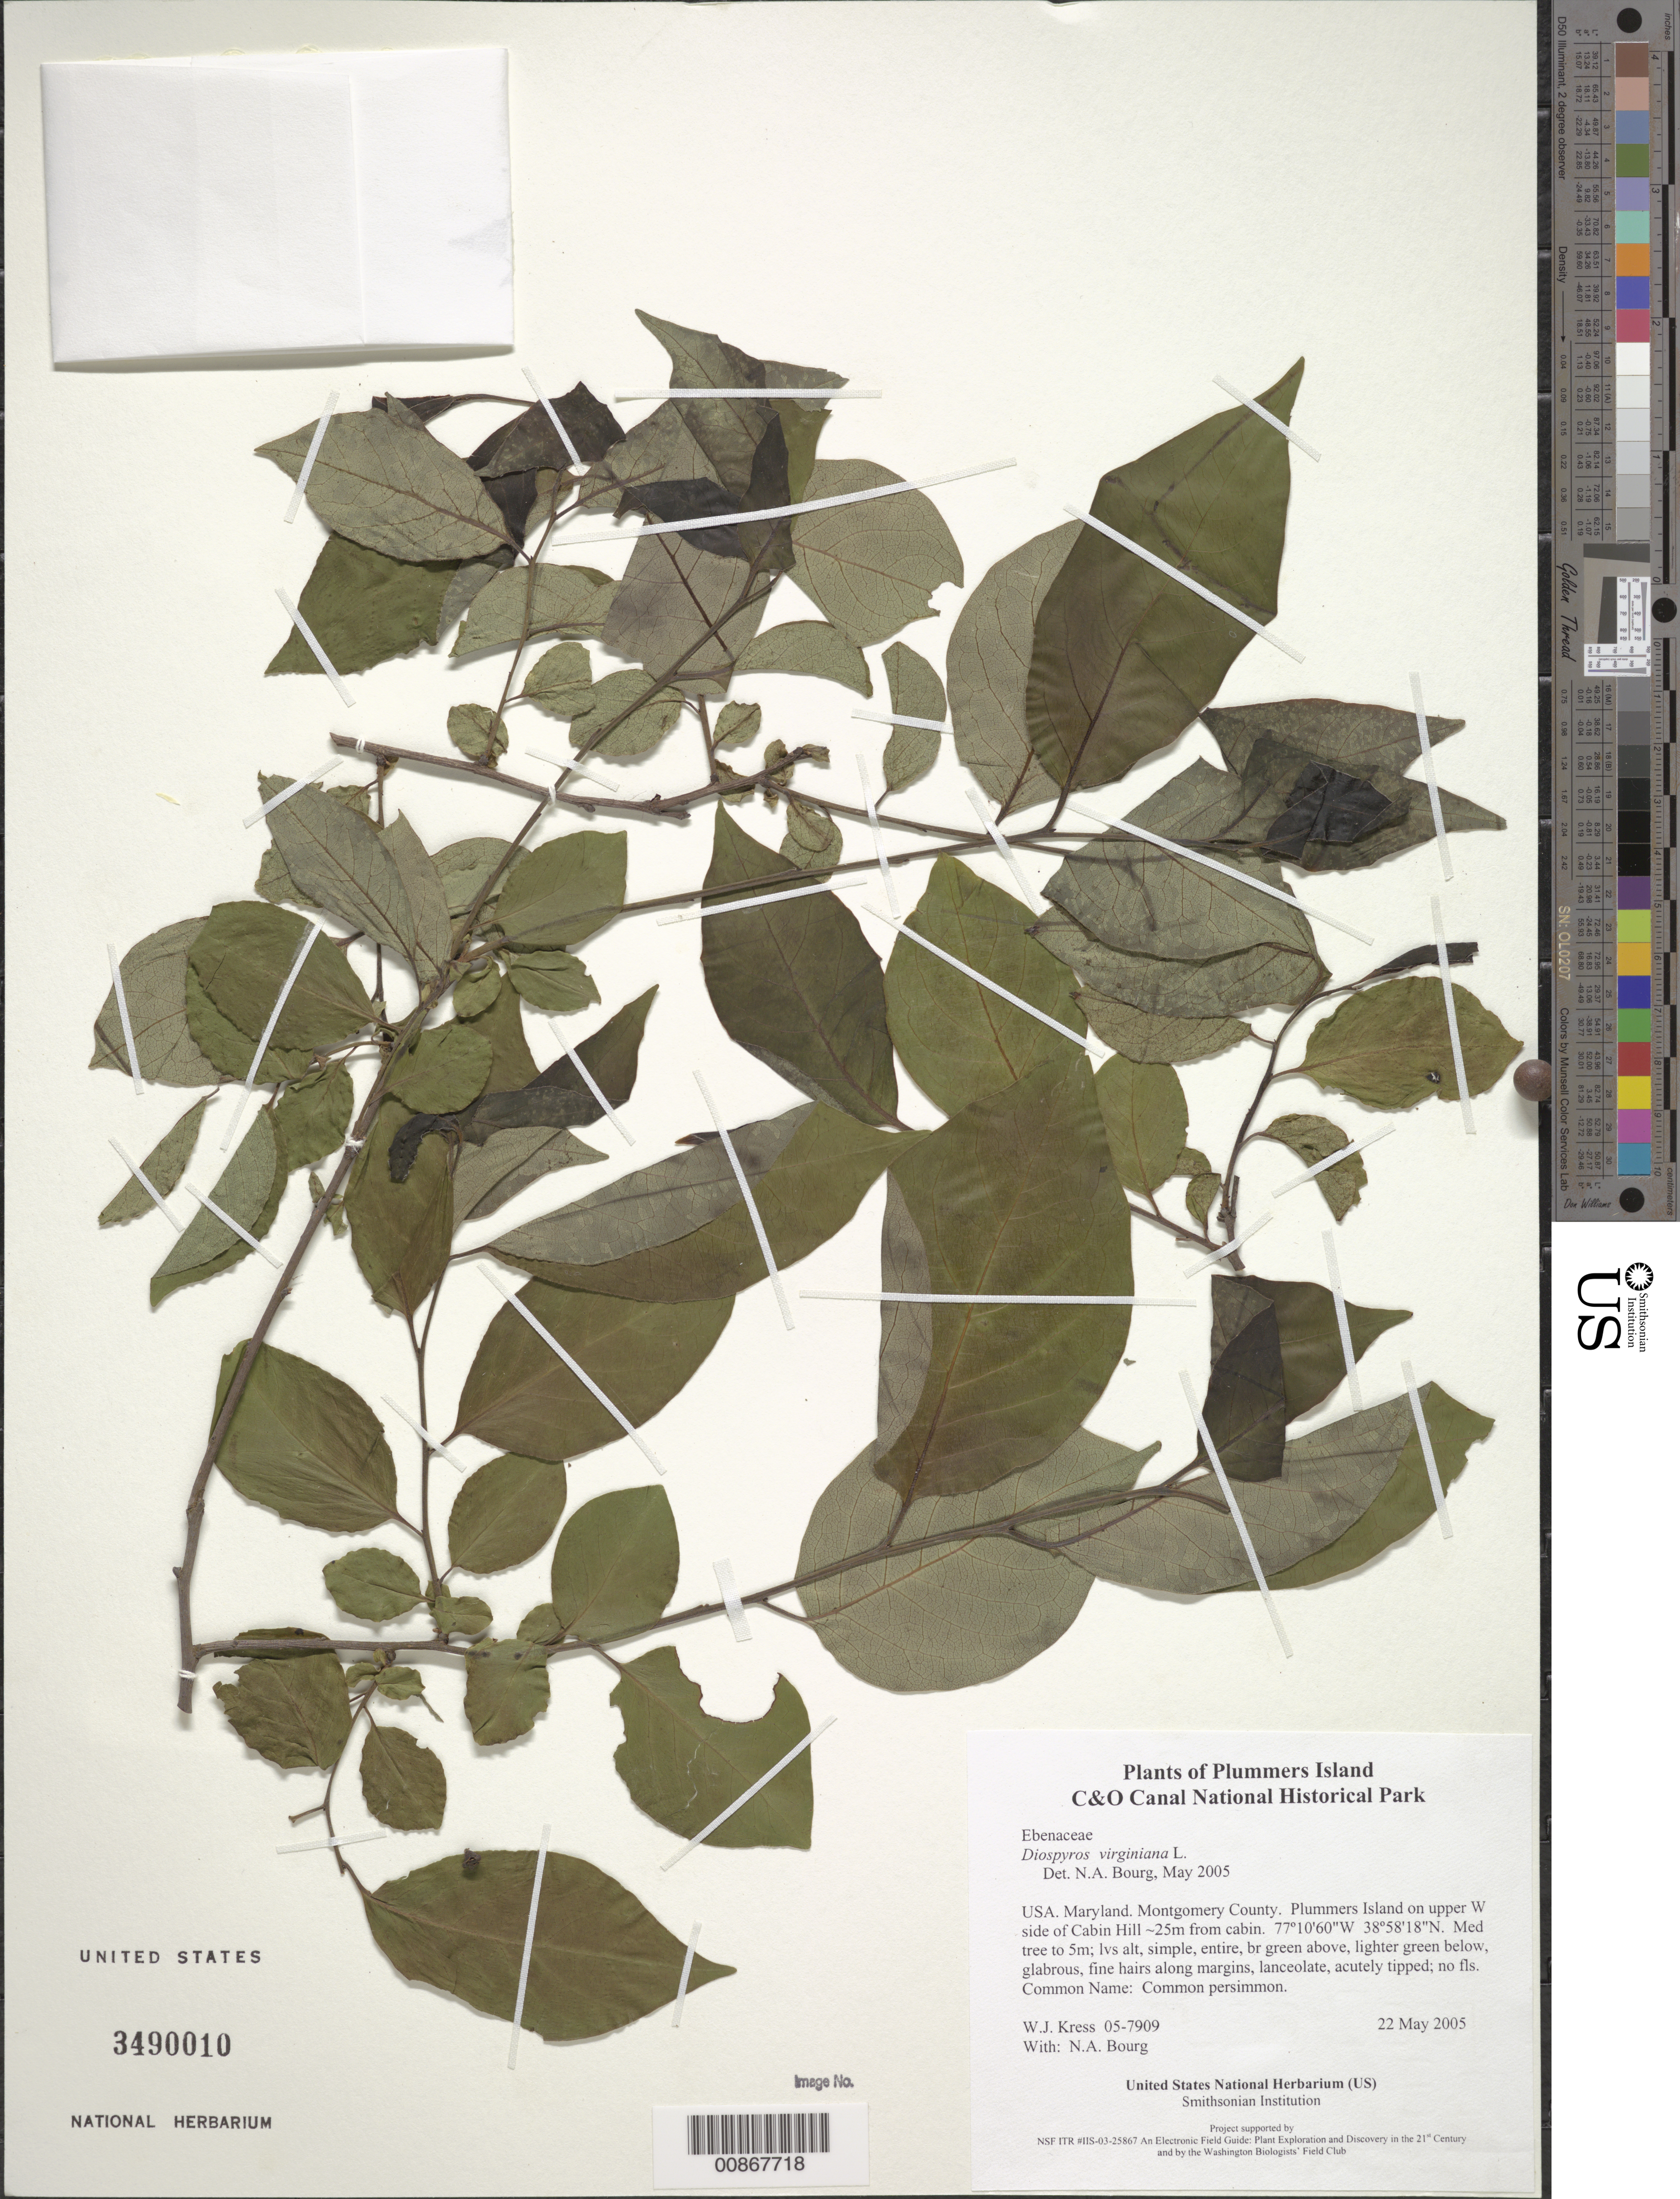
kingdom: Plantae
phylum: Tracheophyta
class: Magnoliopsida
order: Ericales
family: Ebenaceae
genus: Diospyros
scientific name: Diospyros virginiana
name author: L.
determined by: Bourg, N. A.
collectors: W. J. Kress & N. A. Bourg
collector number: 05-7909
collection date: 2005-05-22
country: United States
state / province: Maryland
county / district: Montgomery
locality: Chesapeake and Ohio Canal National Historical Park, Plummers Island on upper W side of Cabin Hill ~25m from cabin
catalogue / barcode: US 3490010